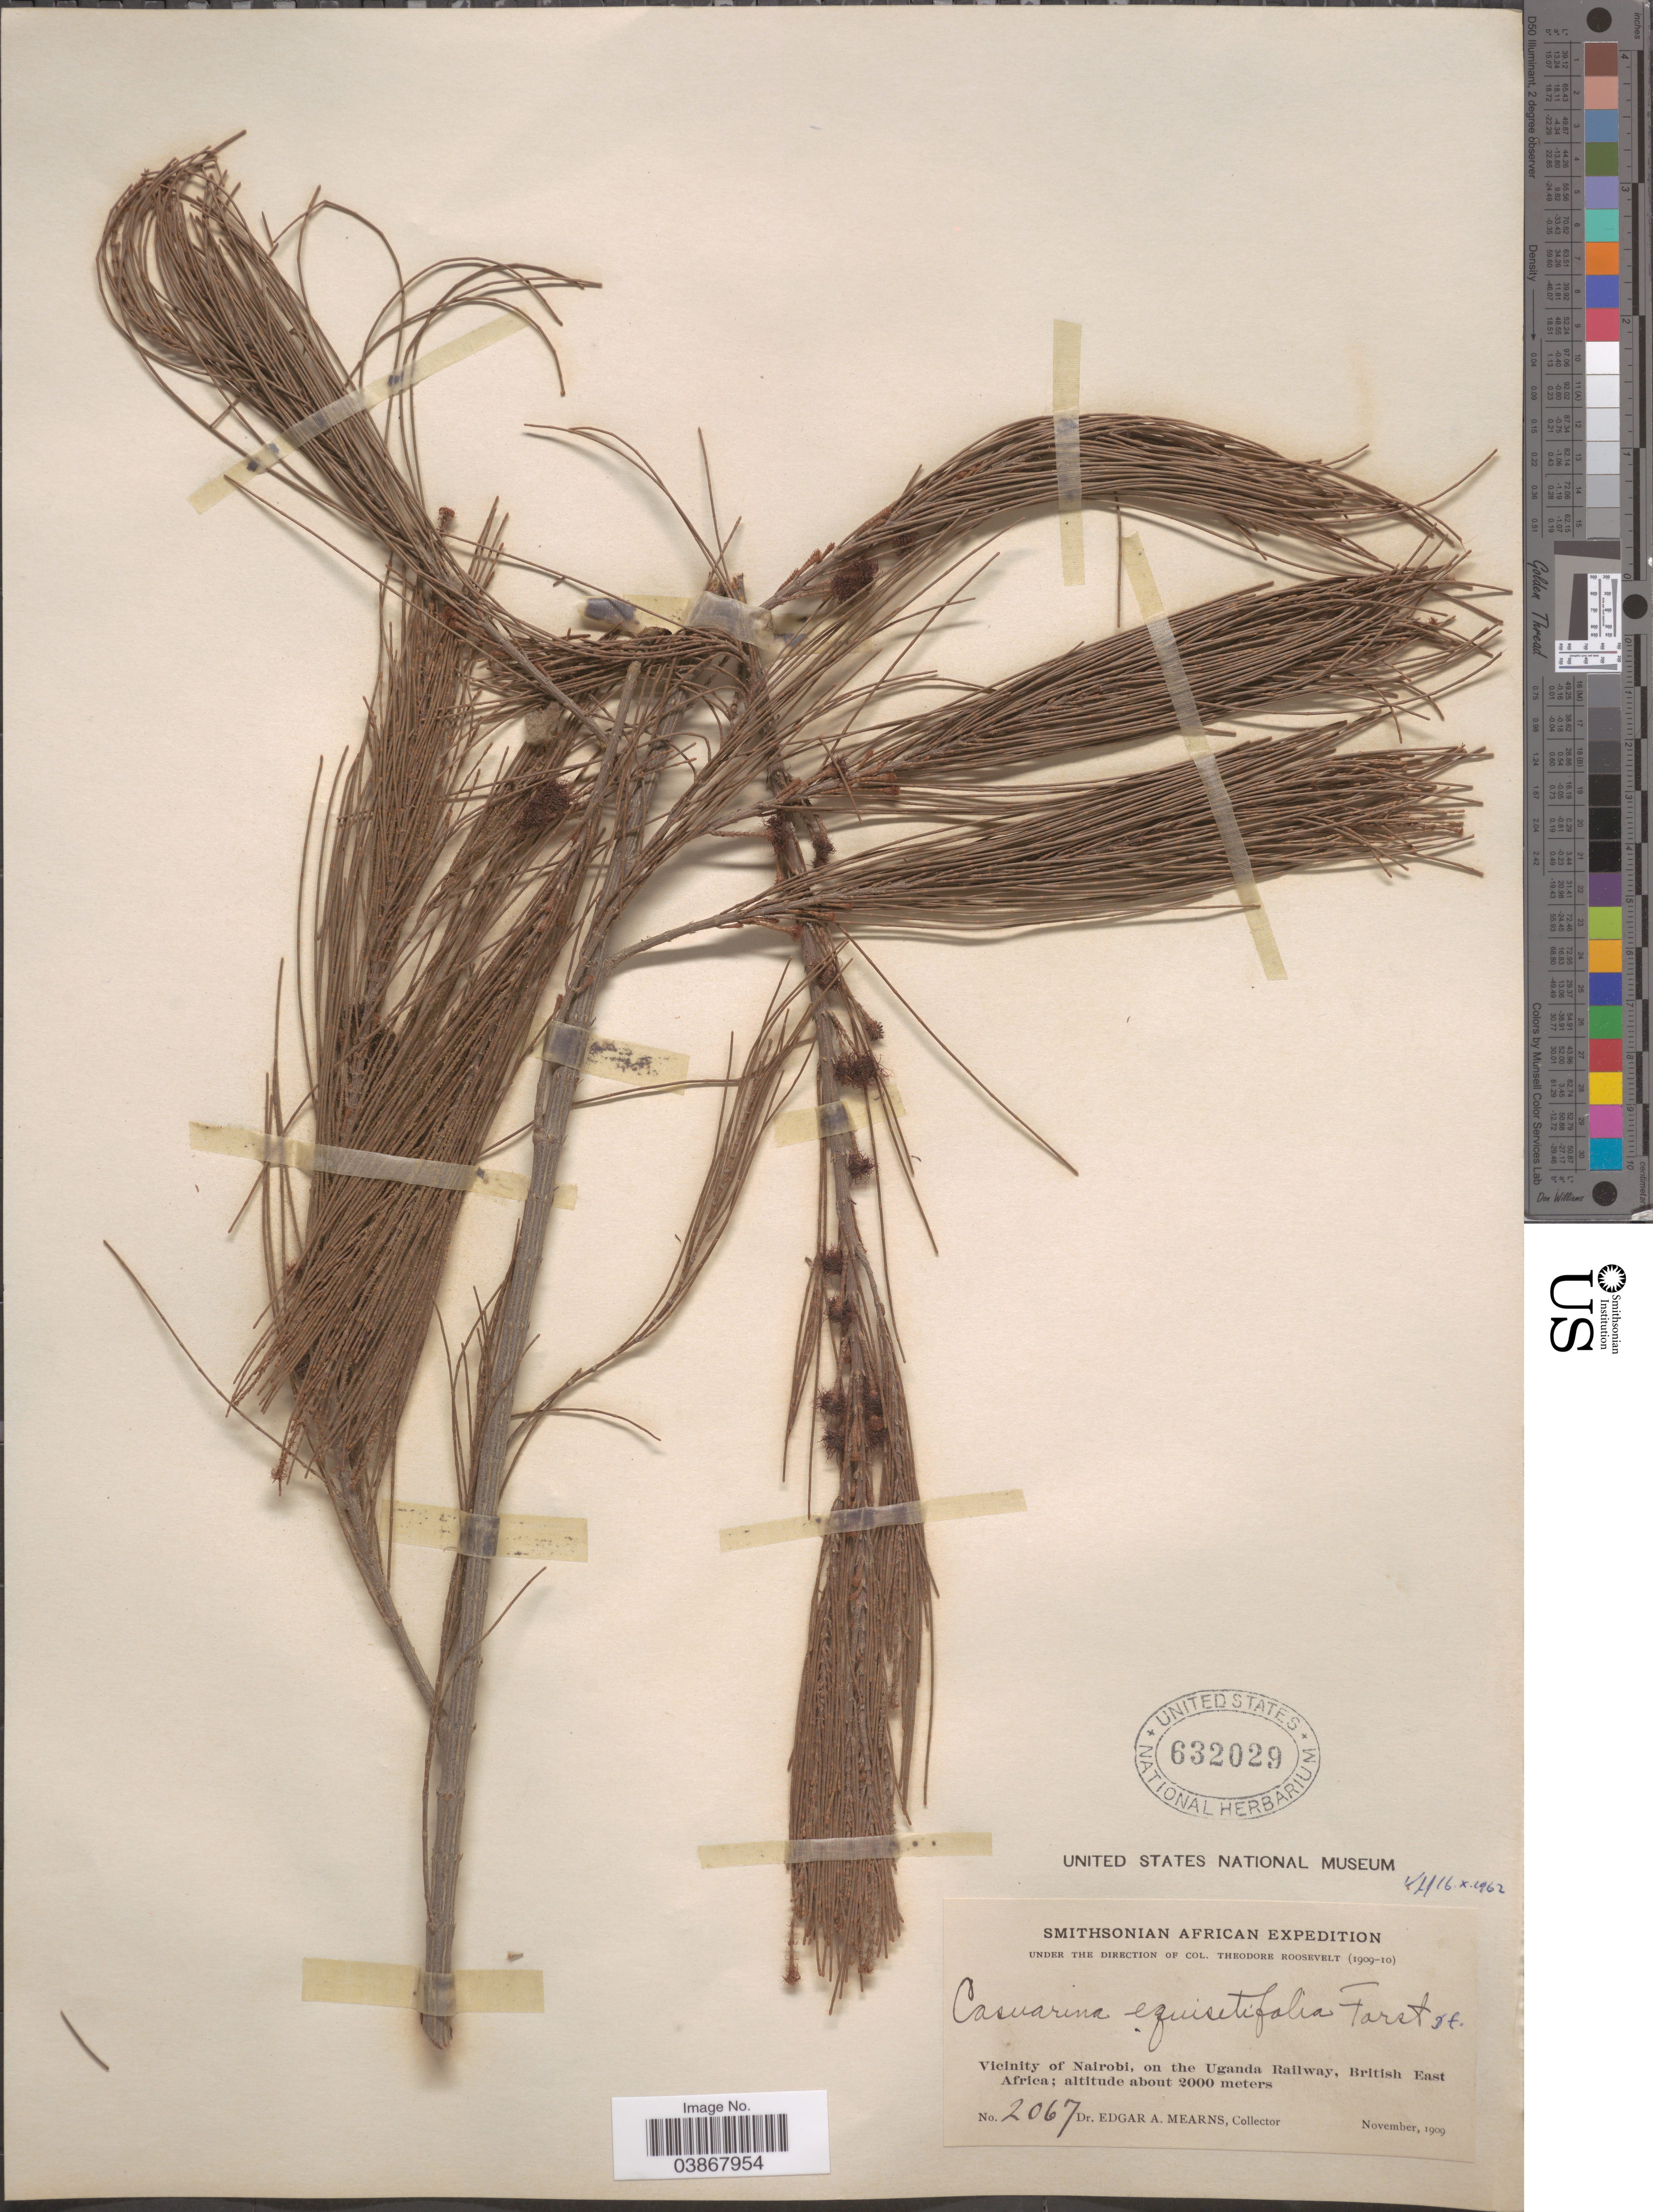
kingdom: Plantae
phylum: Tracheophyta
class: Magnoliopsida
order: Fagales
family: Casuarinaceae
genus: Casuarina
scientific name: Casuarina equisetifolia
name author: L.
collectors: E. A. Mearns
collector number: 2067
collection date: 1909-11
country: Kenya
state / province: Nairobi Area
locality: Vicinity of Nairobi, on the Uganda Railway, British East Africa.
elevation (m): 2000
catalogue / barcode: US 632029